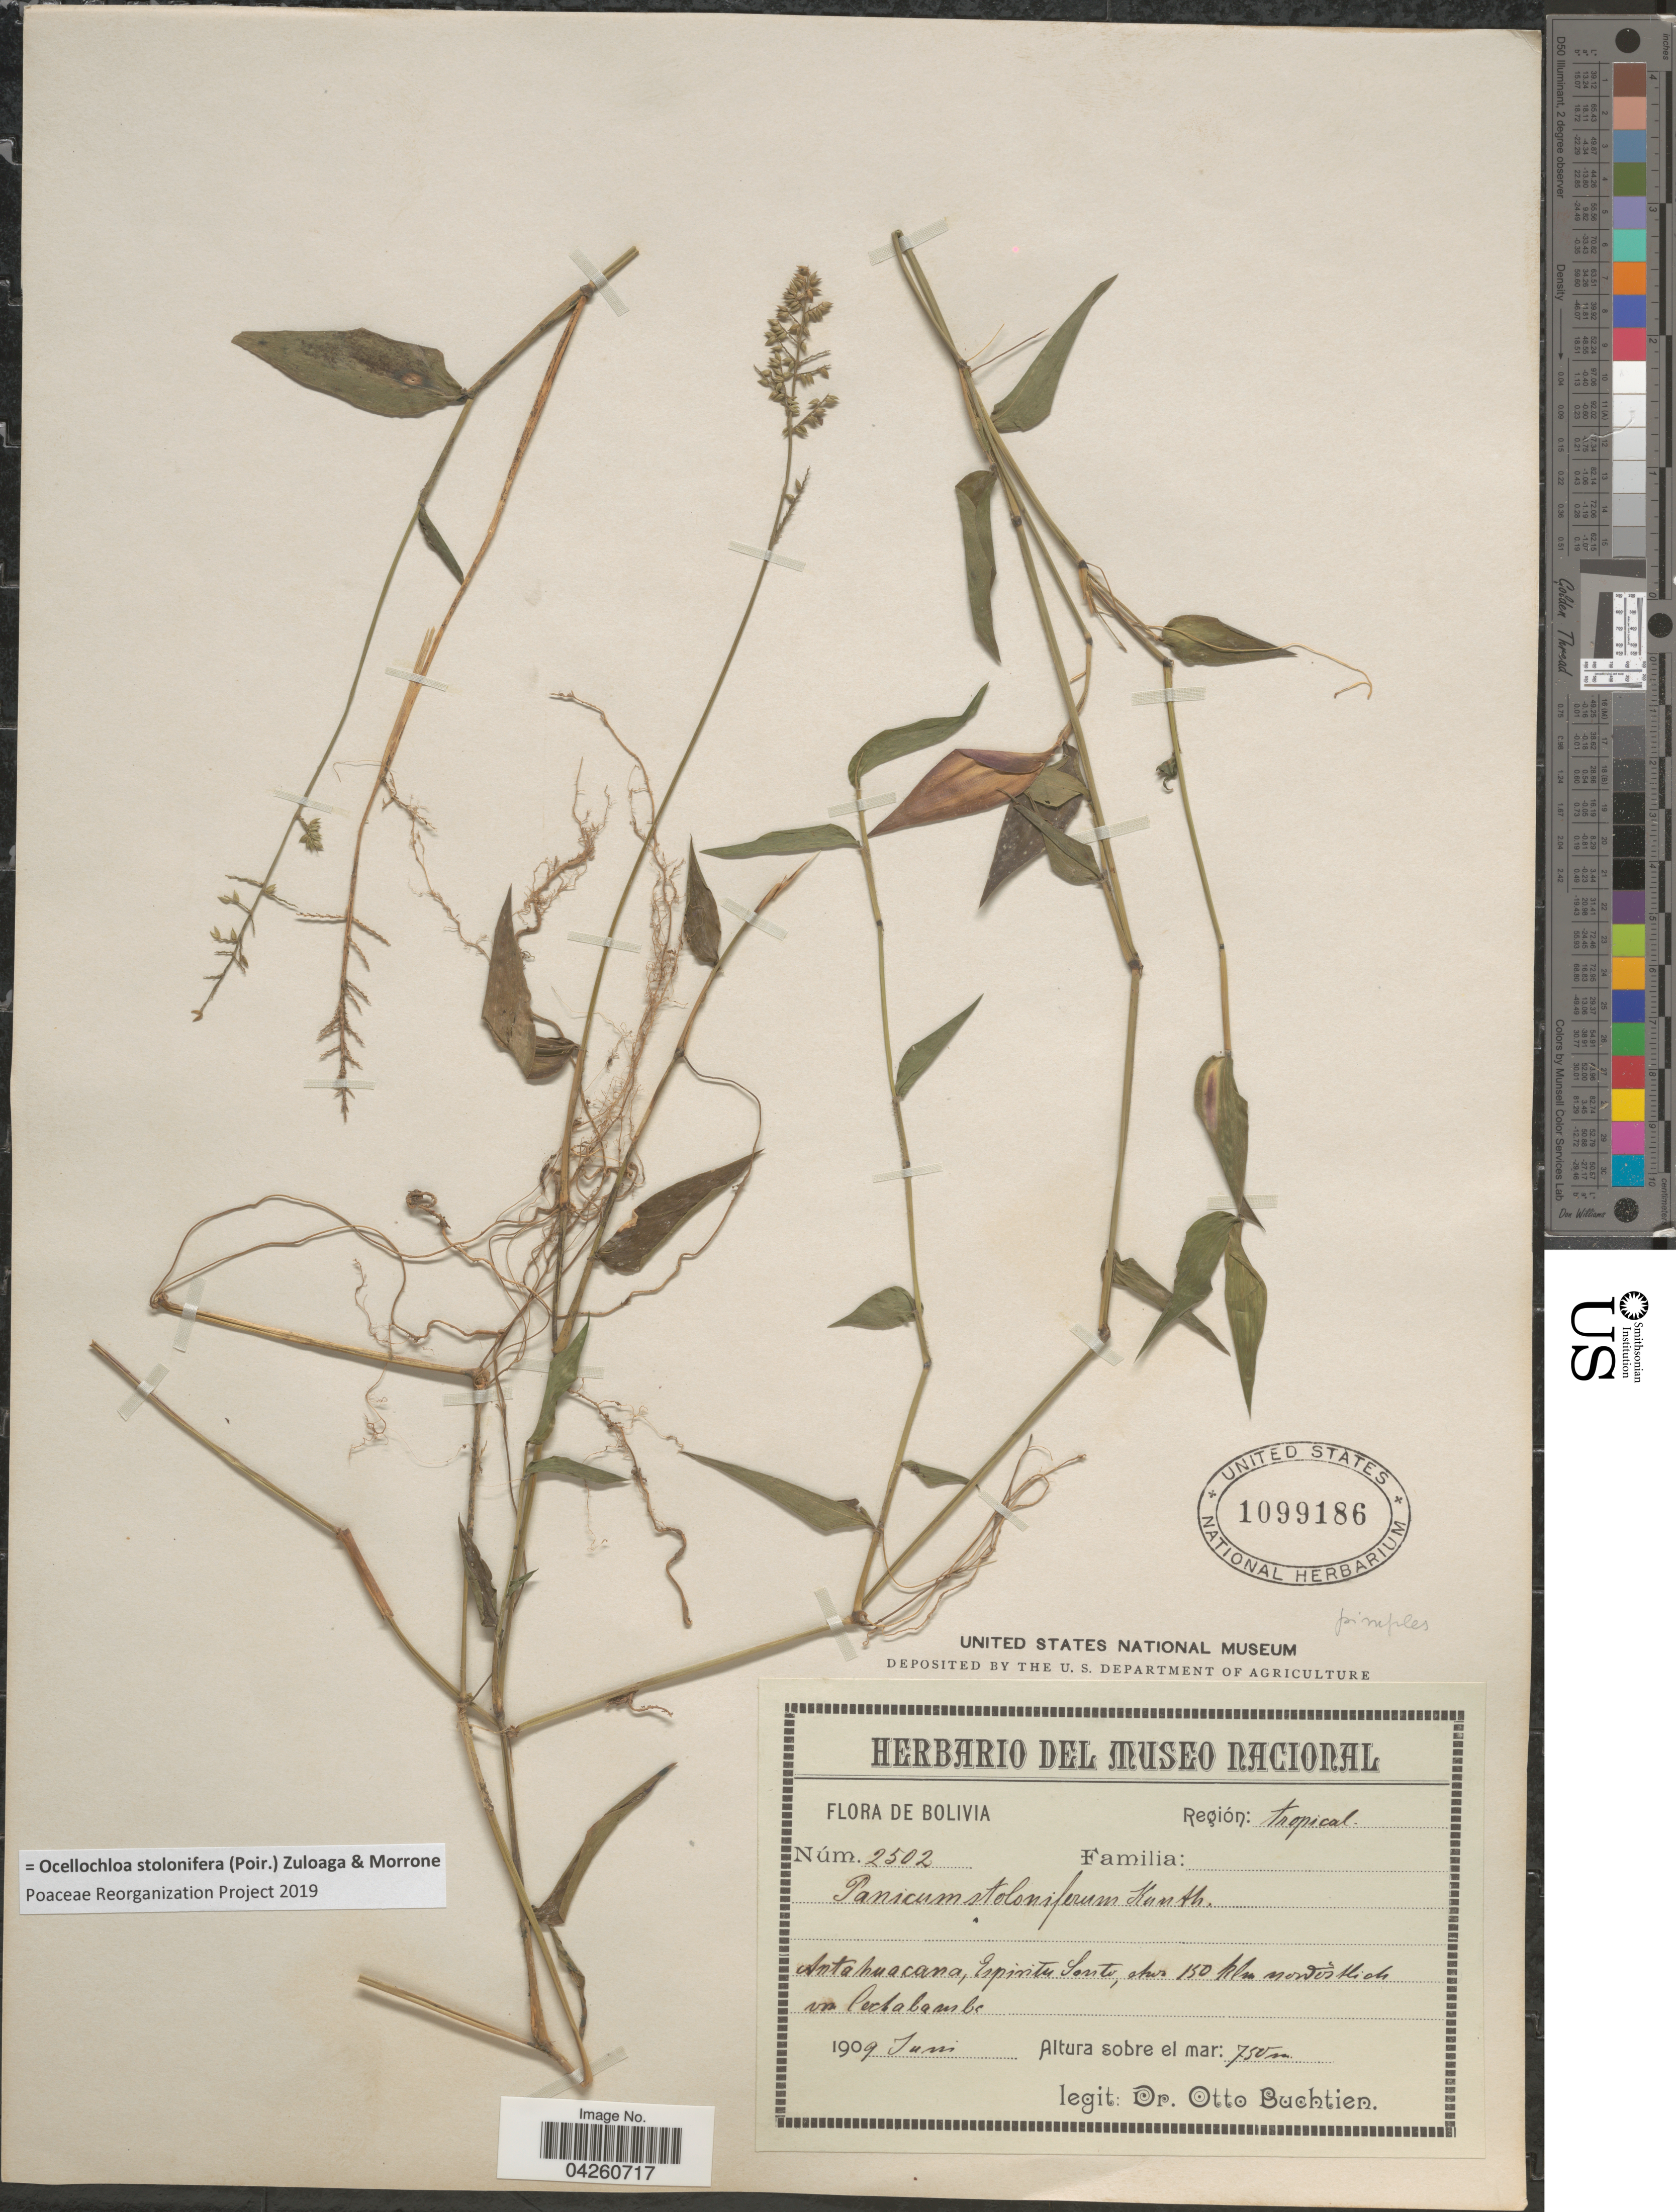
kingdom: Plantae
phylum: Tracheophyta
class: Liliopsida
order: Poales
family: Poaceae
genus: Ocellochloa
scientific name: Ocellochloa stolonifera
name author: (Poir.) Zuloaga & Morrone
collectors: O. Buchtien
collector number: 2502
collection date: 1909-06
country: Bolivia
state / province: Cochabamba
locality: Región: tropical. Antahuacana, Espiritu Santo, Aur 150 klm nordöstlich von Cochabama.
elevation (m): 750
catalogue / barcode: US 1099186